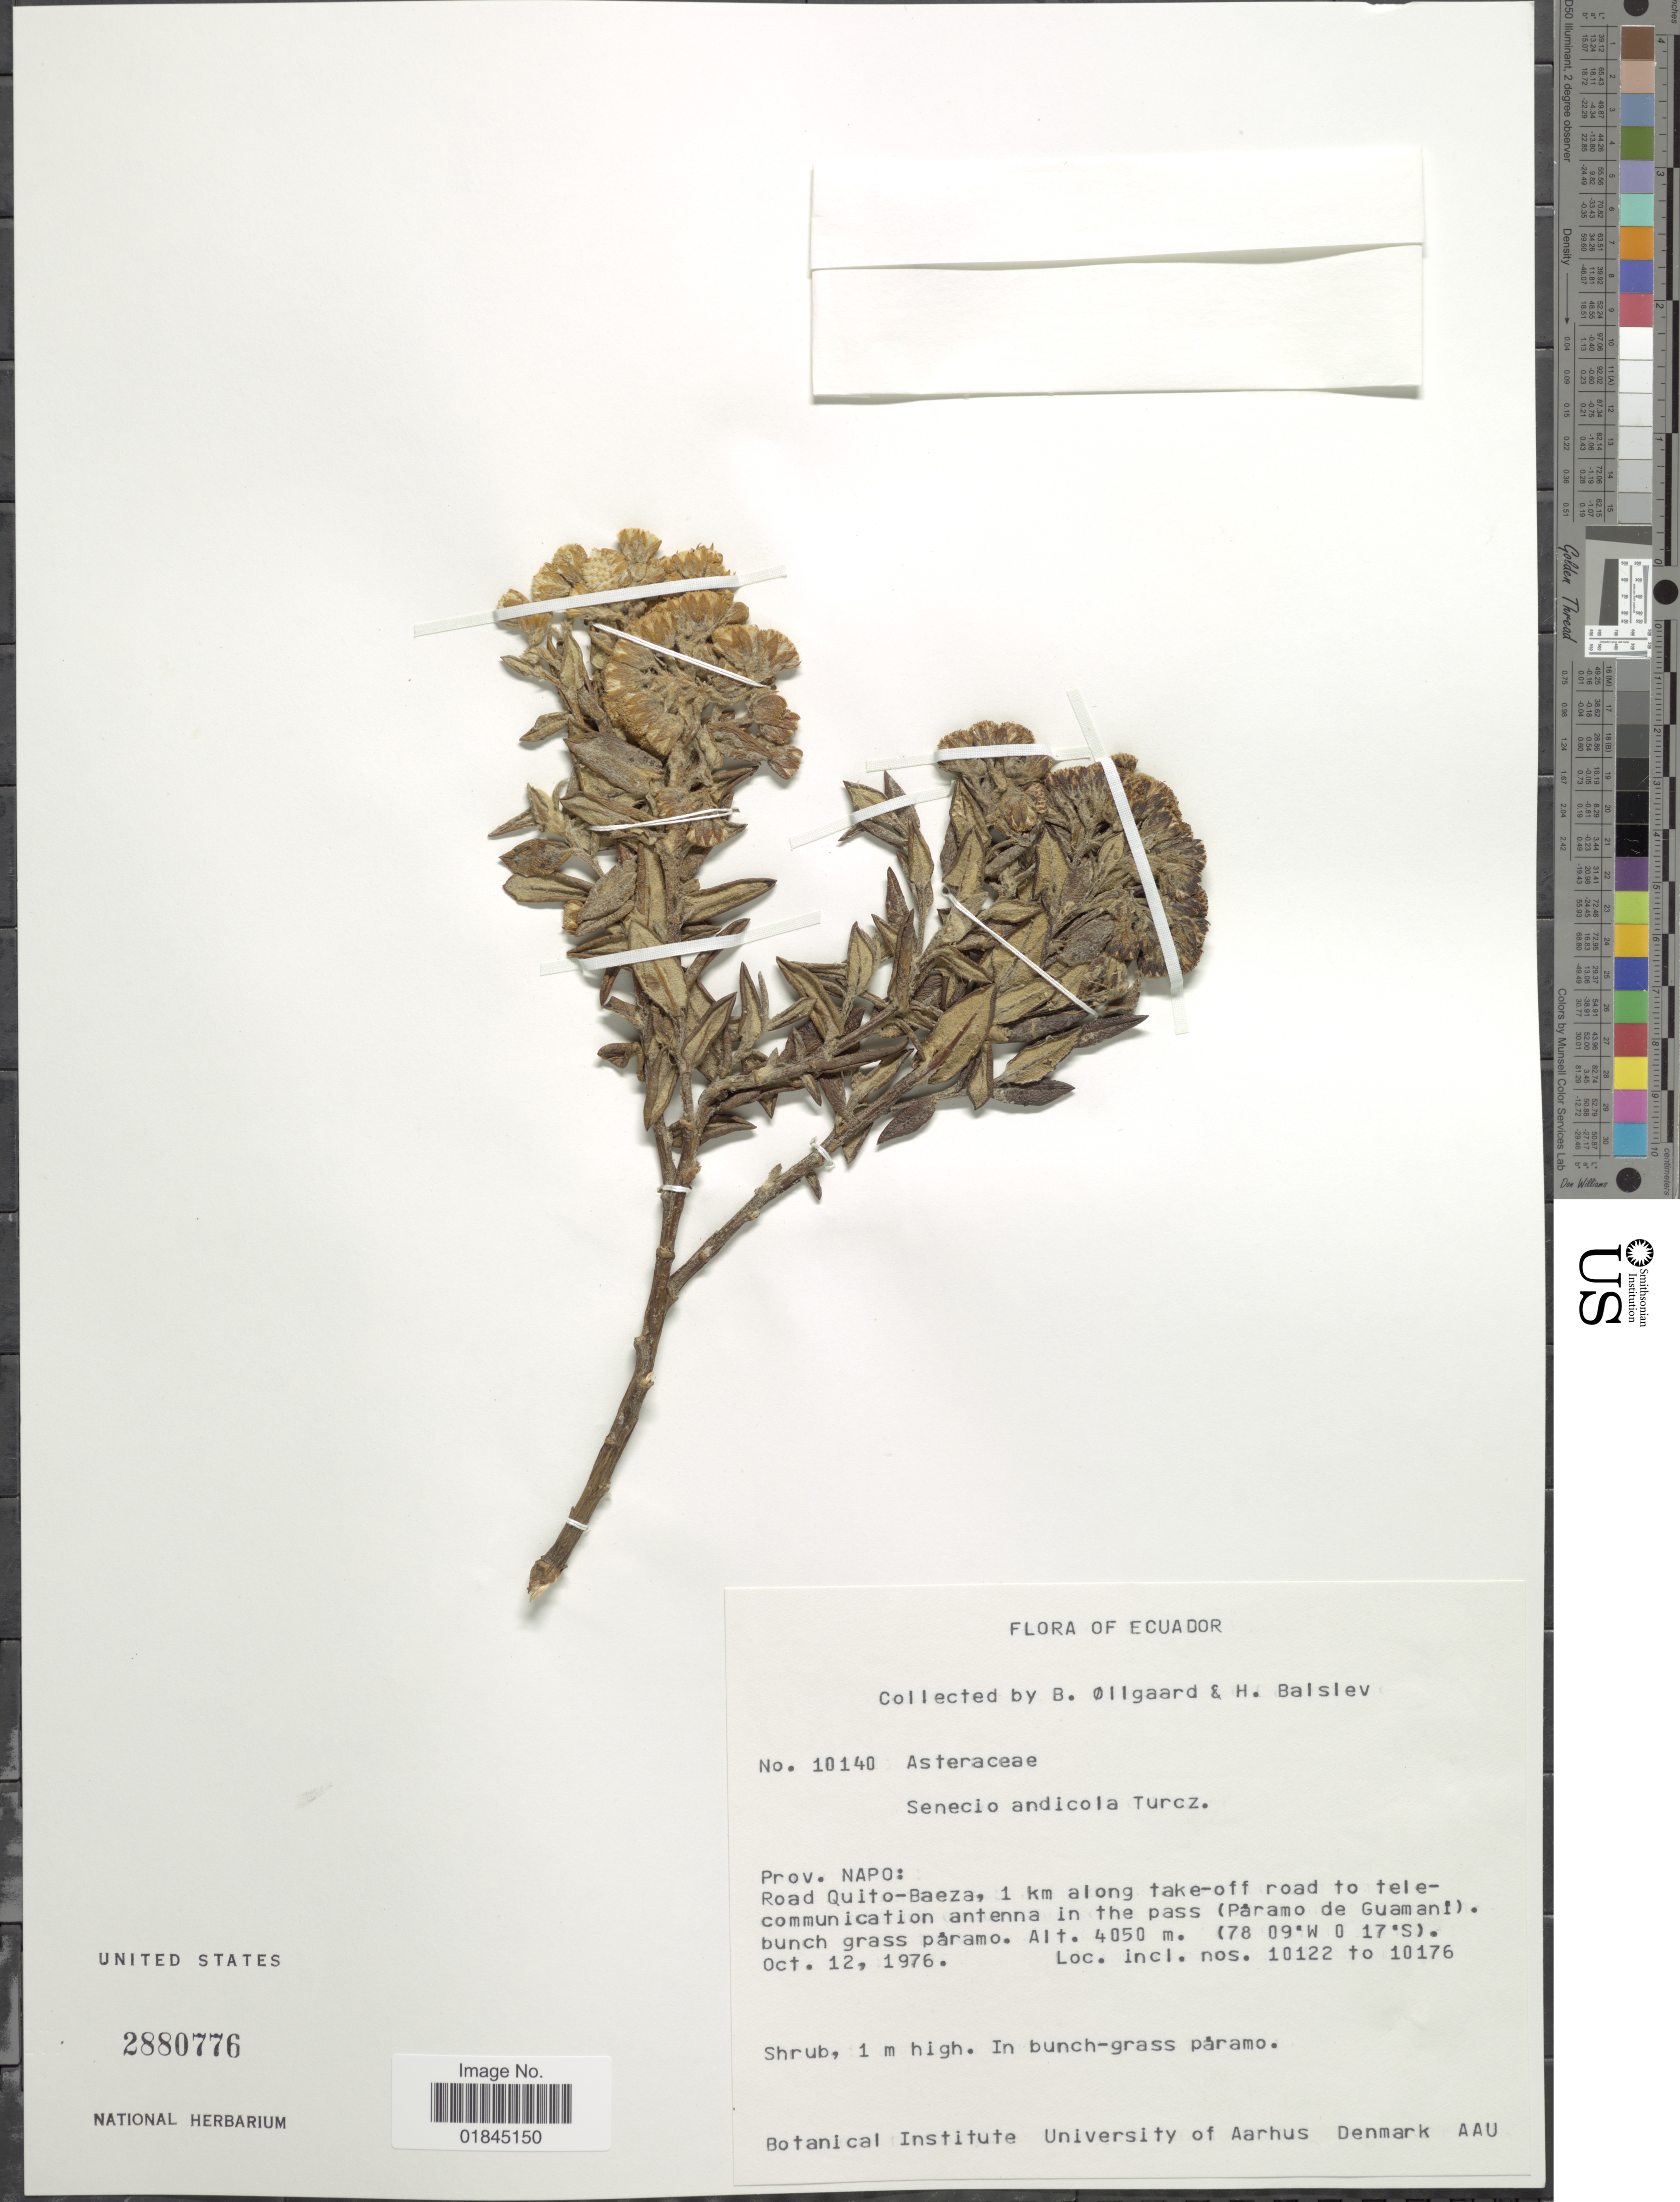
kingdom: Plantae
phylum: Tracheophyta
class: Magnoliopsida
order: Asterales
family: Asteraceae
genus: Pentacalia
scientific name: Pentacalia andicola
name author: (Turcz.) Cuatrec.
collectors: B. Øllgaard & H. Balslev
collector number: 10140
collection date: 1976-10-12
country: Ecuador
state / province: Napo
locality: Prov. Napo: Road Quito-Baeza, 1 km along take-off road to telecommunication antenna in the pass (Páramo de Guamaní), bunch grass páramo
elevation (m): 4050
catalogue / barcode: US 2880776